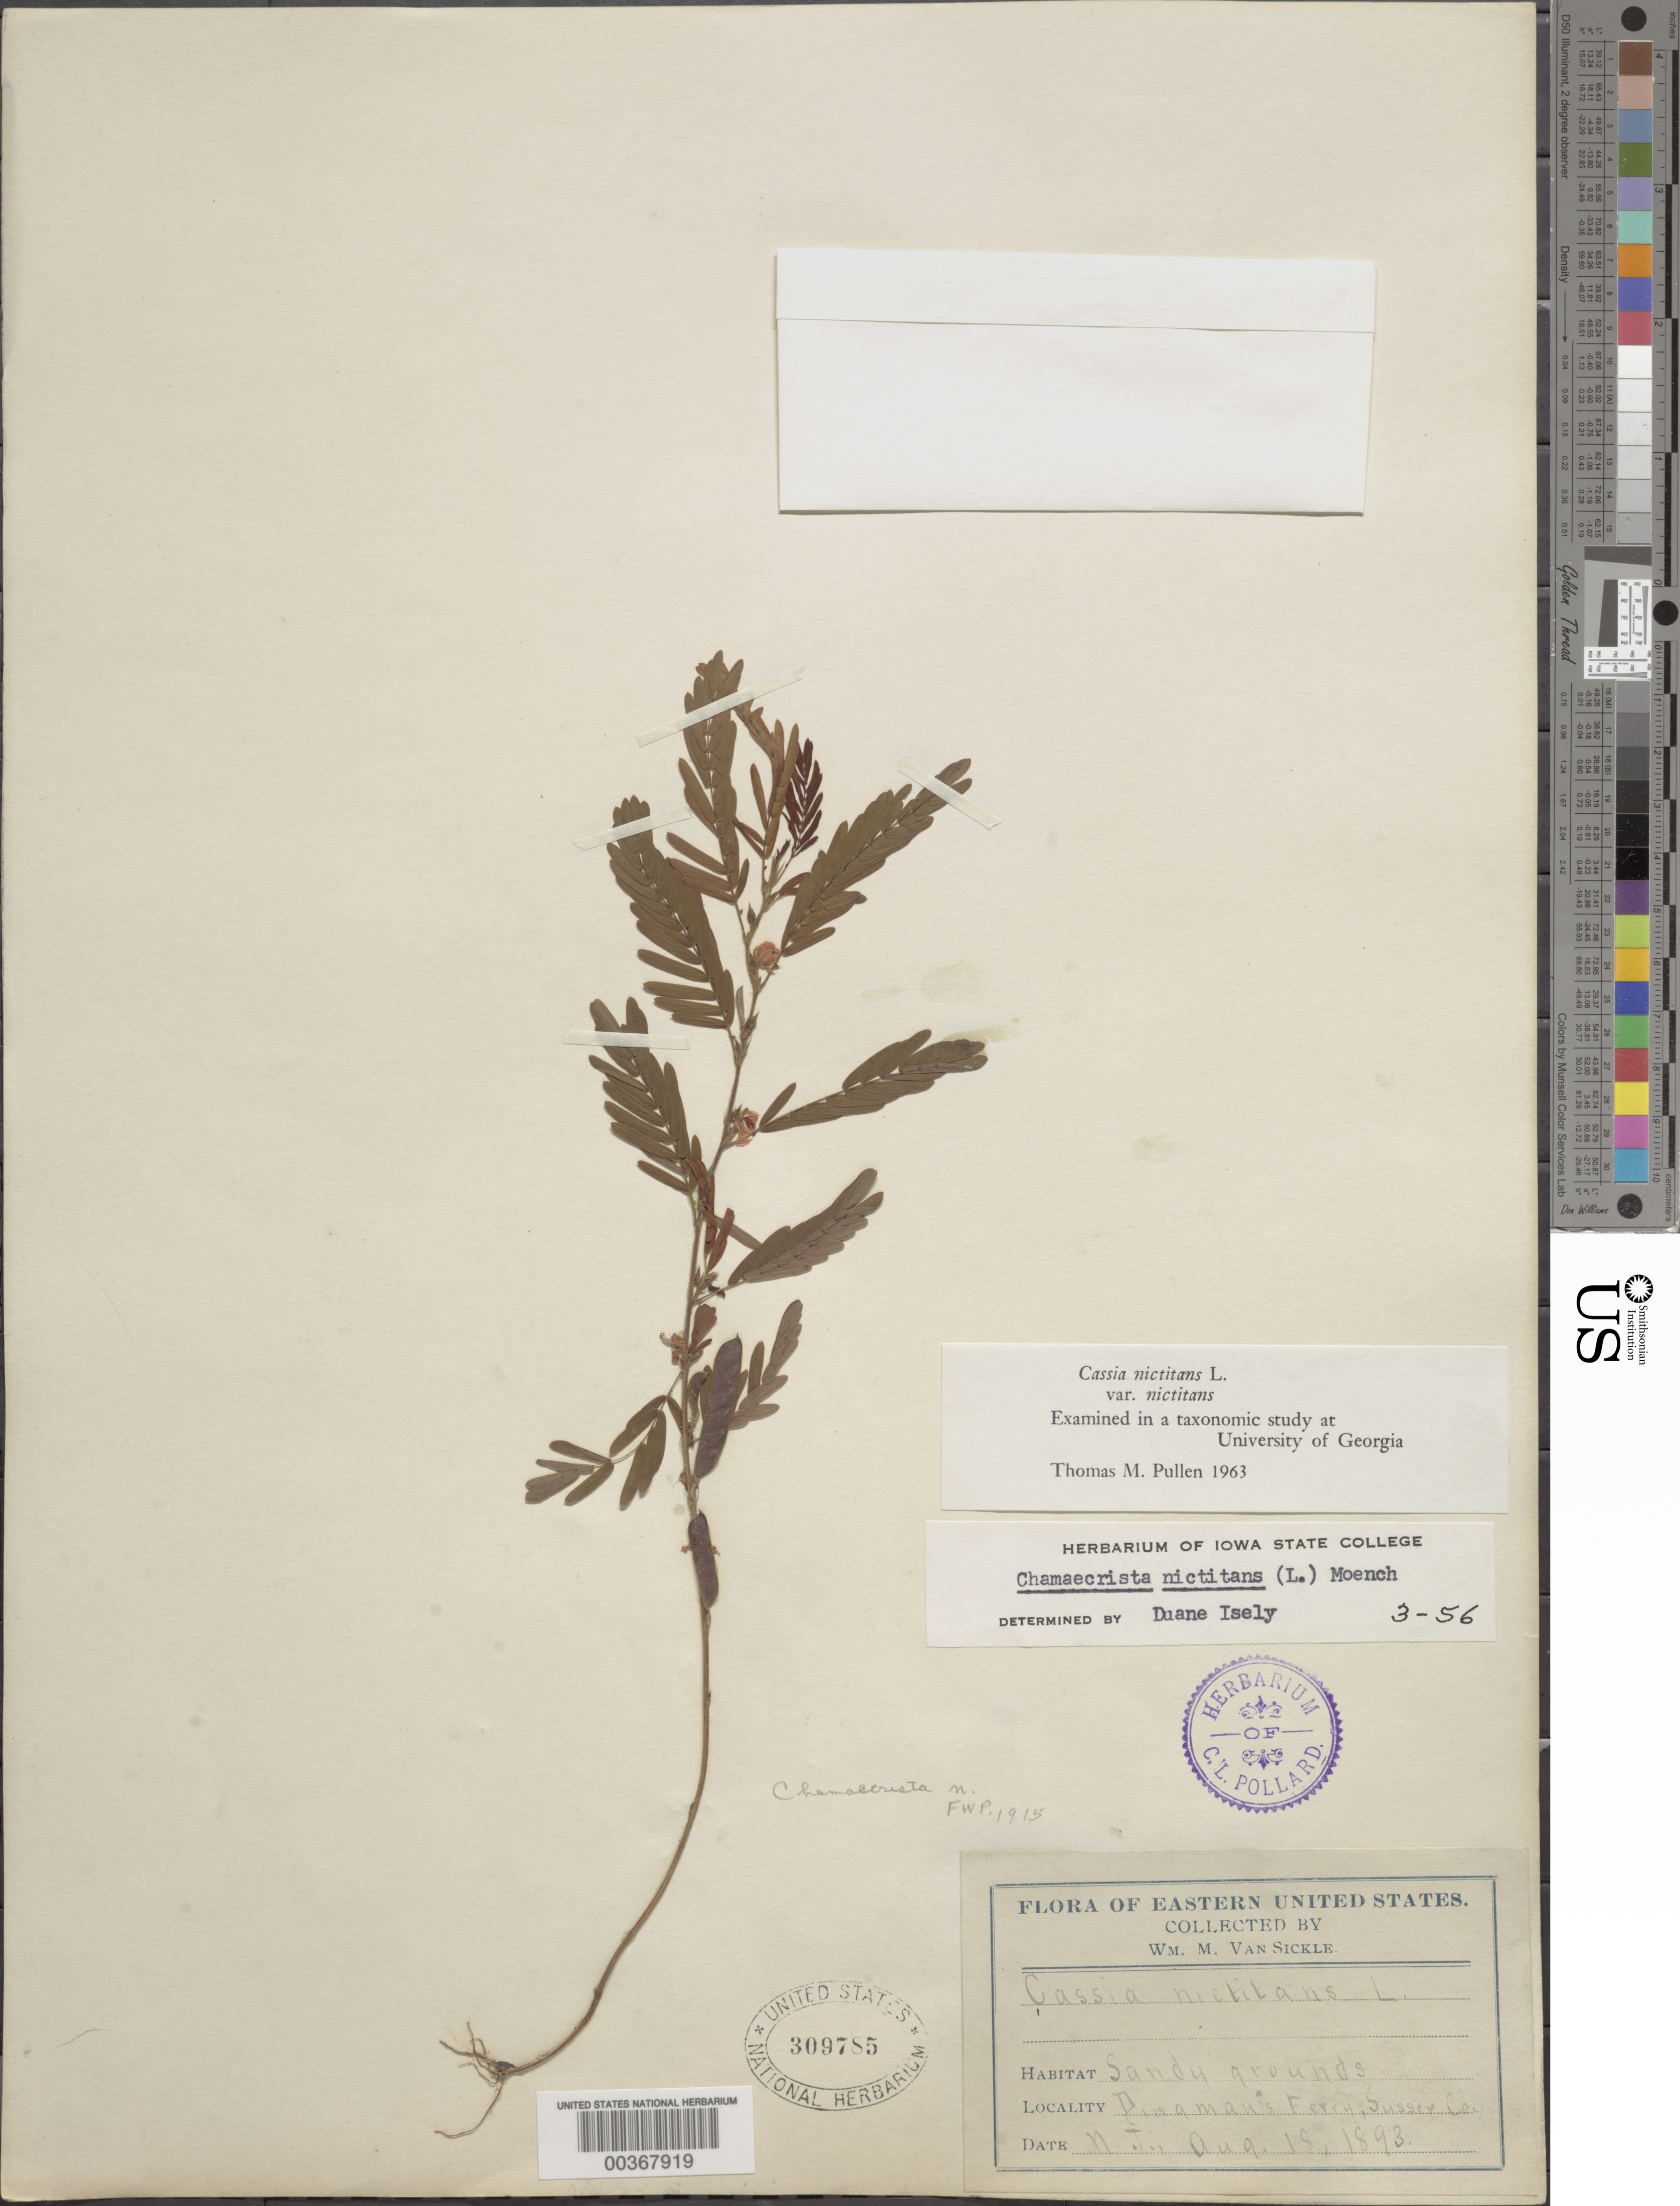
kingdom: Plantae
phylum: Tracheophyta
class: Magnoliopsida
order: Fabales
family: Fabaceae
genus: Chamaecrista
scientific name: Chamaecrista nictitans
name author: (L.) Moench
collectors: W. M. Van Sickle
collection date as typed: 18 Aug 1893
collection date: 1893-08-18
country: United States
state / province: New Jersey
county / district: Sussex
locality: Dingman's ferry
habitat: Sandy grounds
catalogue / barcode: US 309785